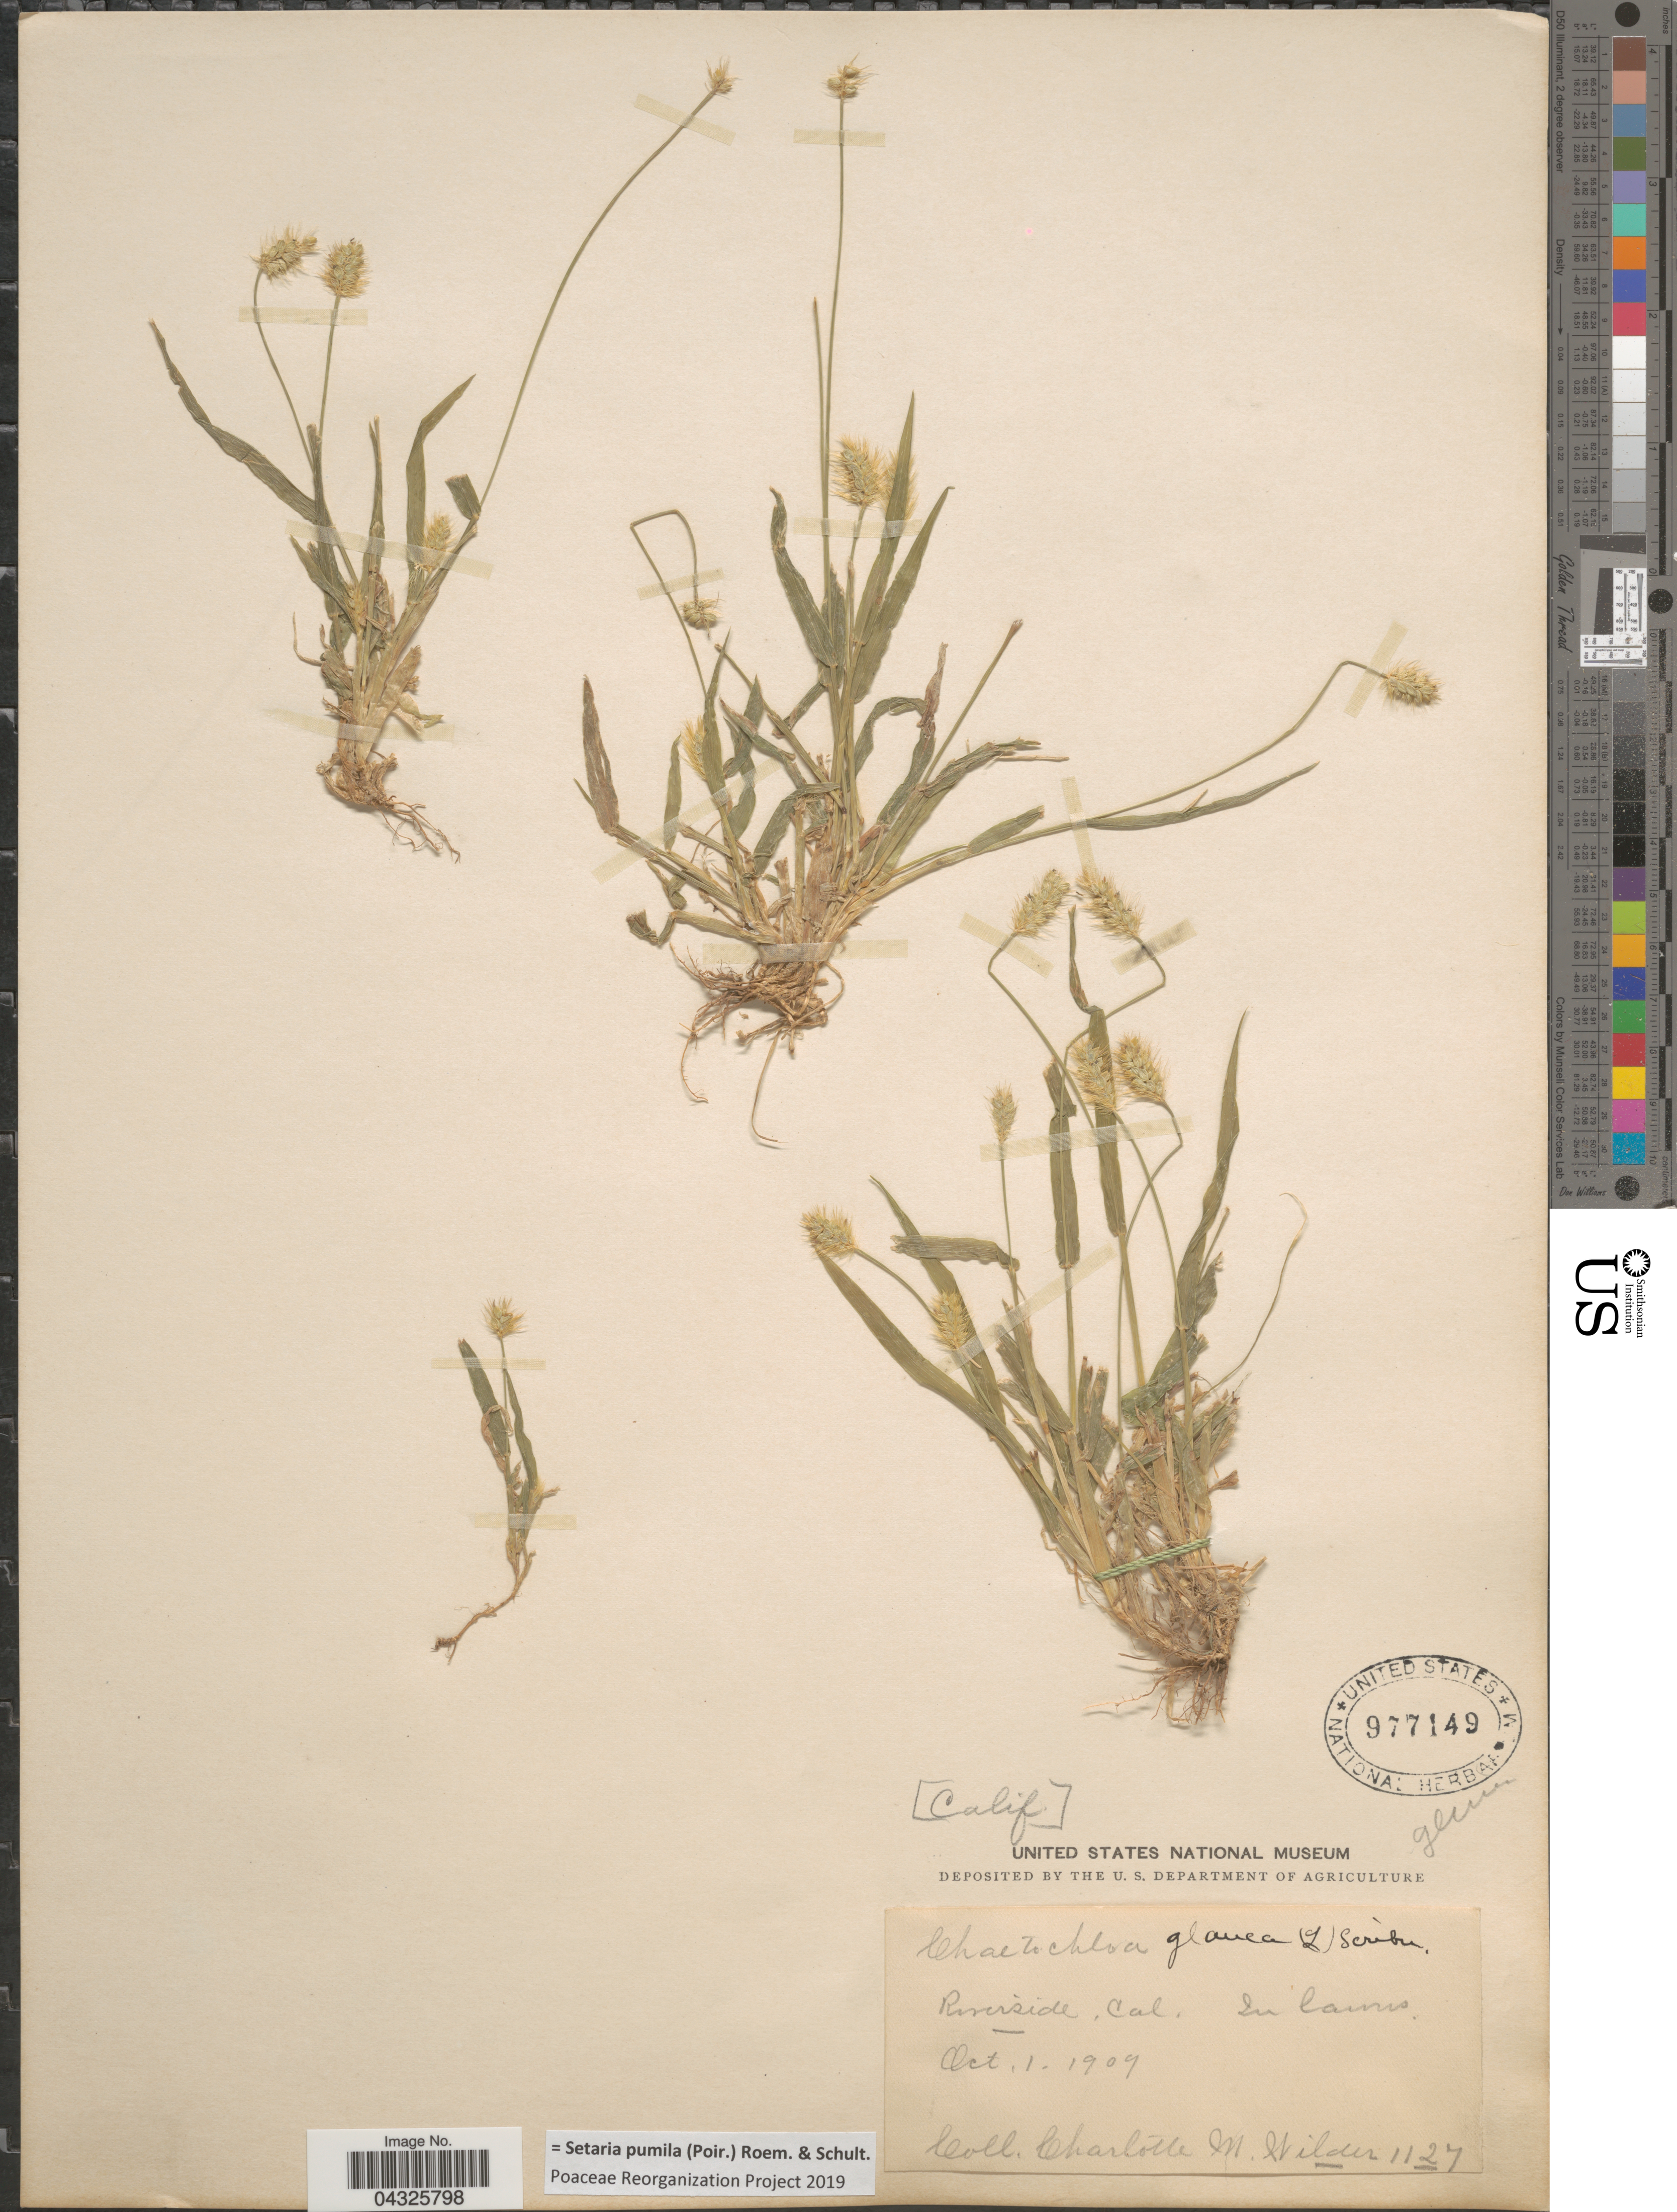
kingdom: Plantae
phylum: Tracheophyta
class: Liliopsida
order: Poales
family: Poaceae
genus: Setaria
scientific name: Setaria pumila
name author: (Poir.) Roem. & Schult.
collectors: C. Wilder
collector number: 1127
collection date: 1909-10-01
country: United States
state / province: California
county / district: Riverside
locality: Riverside.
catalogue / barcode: US 977149